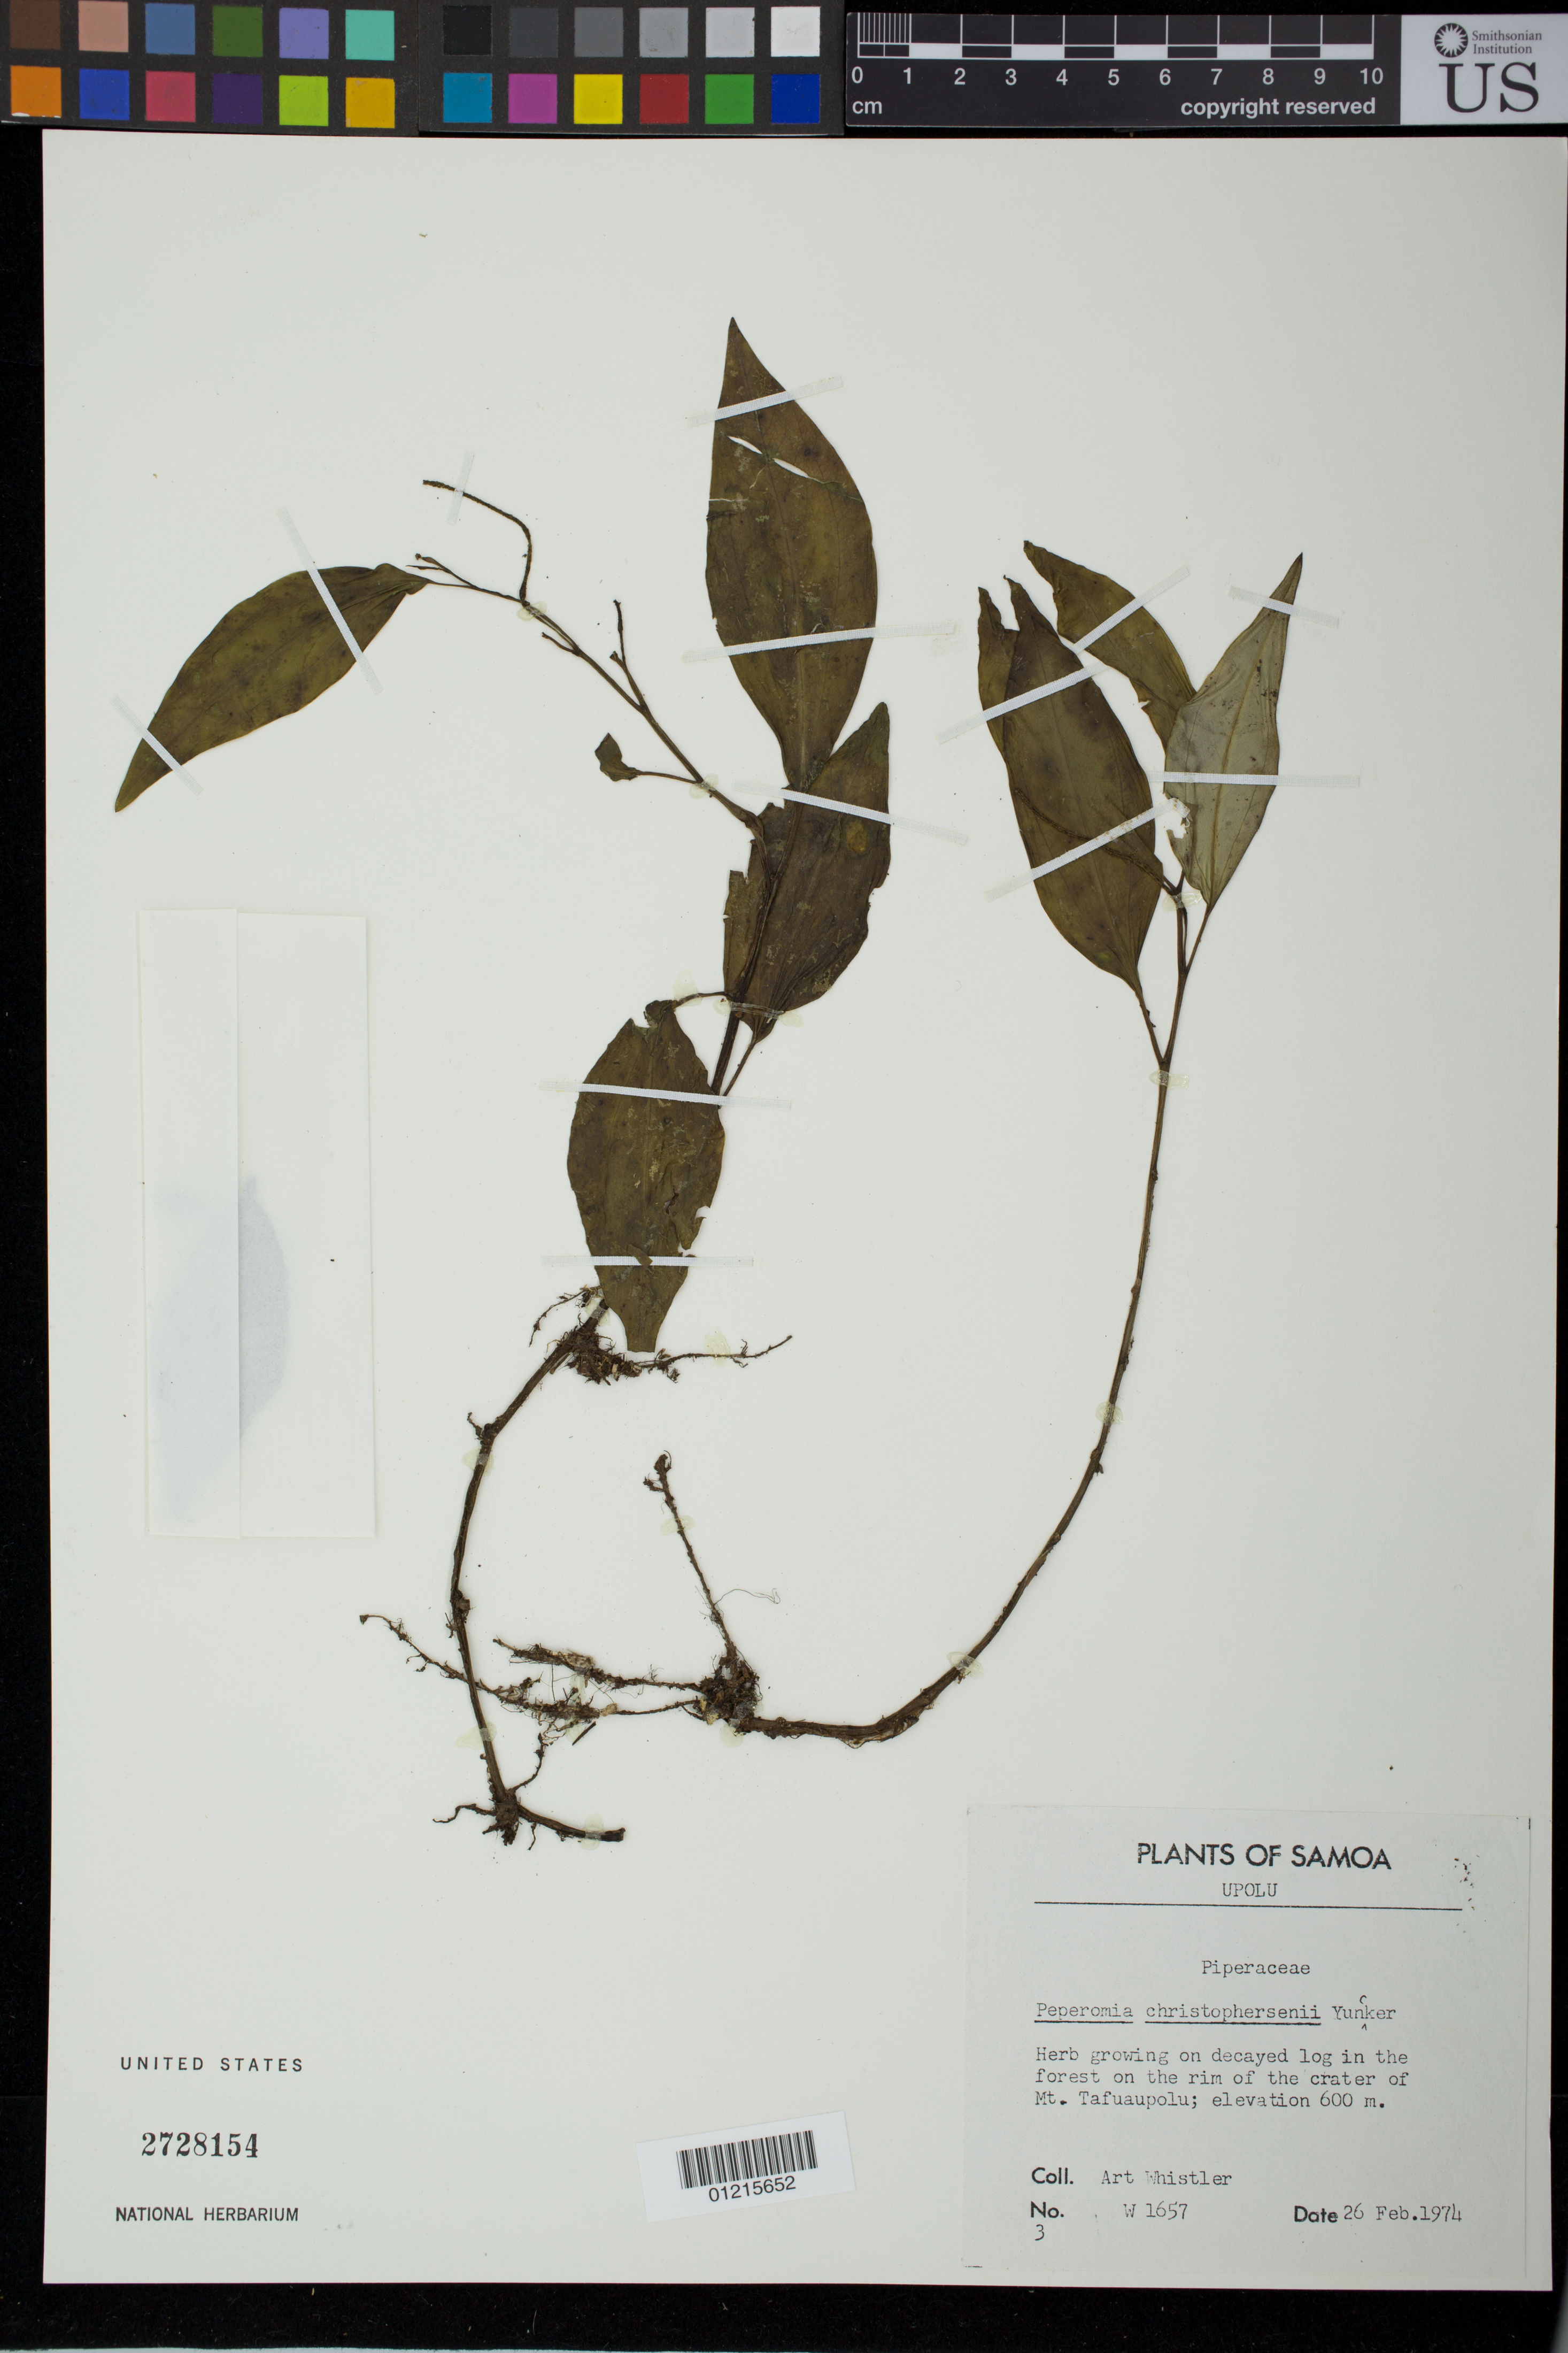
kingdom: Plantae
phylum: Tracheophyta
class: Magnoliopsida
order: Piperales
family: Piperaceae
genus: Peperomia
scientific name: Peperomia christophersenii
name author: Yunck.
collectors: A. Whistler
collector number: W 1657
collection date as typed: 26 Feb 1974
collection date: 1974-02-26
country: Samoa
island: Upolu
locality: Mt. Tafuaupolu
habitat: in the forest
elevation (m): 600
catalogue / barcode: US 2728154